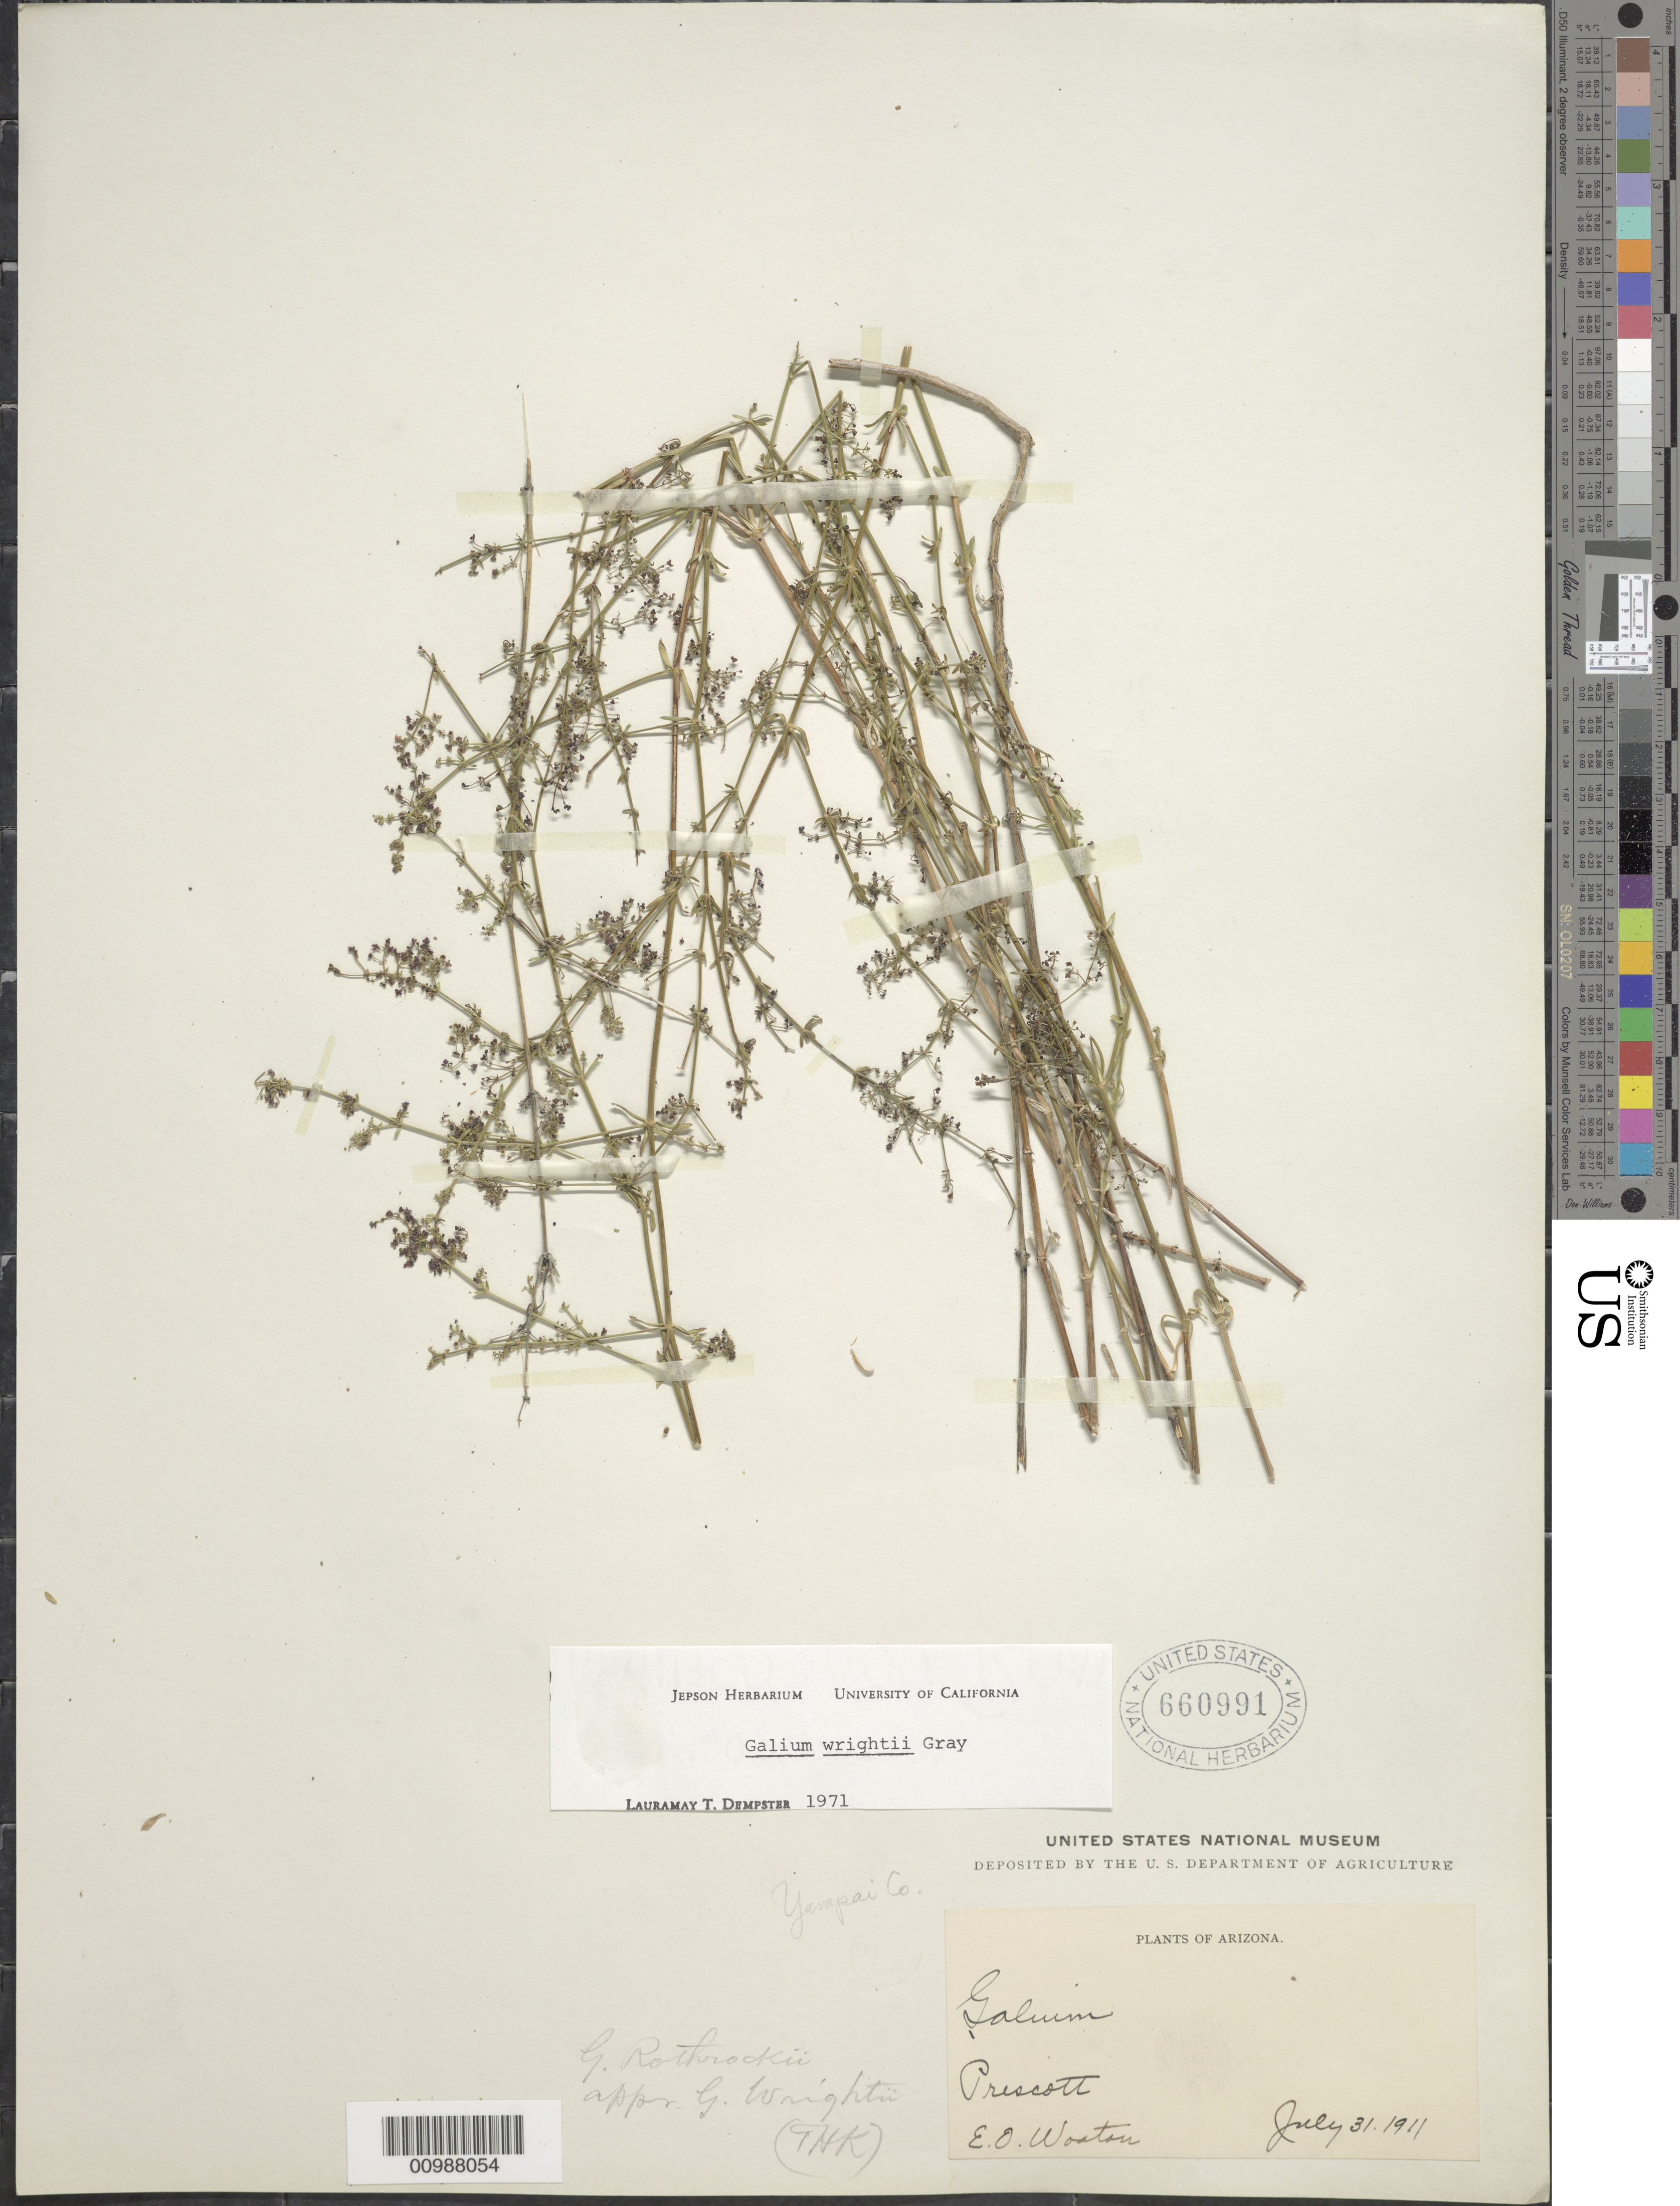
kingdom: Plantae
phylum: Tracheophyta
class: Magnoliopsida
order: Gentianales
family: Rubiaceae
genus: Galium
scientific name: Galium wrightii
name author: A. Gray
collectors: E. O. Wooton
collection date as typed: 31 Jul 1911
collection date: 1911-07-31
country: United States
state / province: Arizona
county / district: Yavapai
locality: Prescott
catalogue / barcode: US 660991